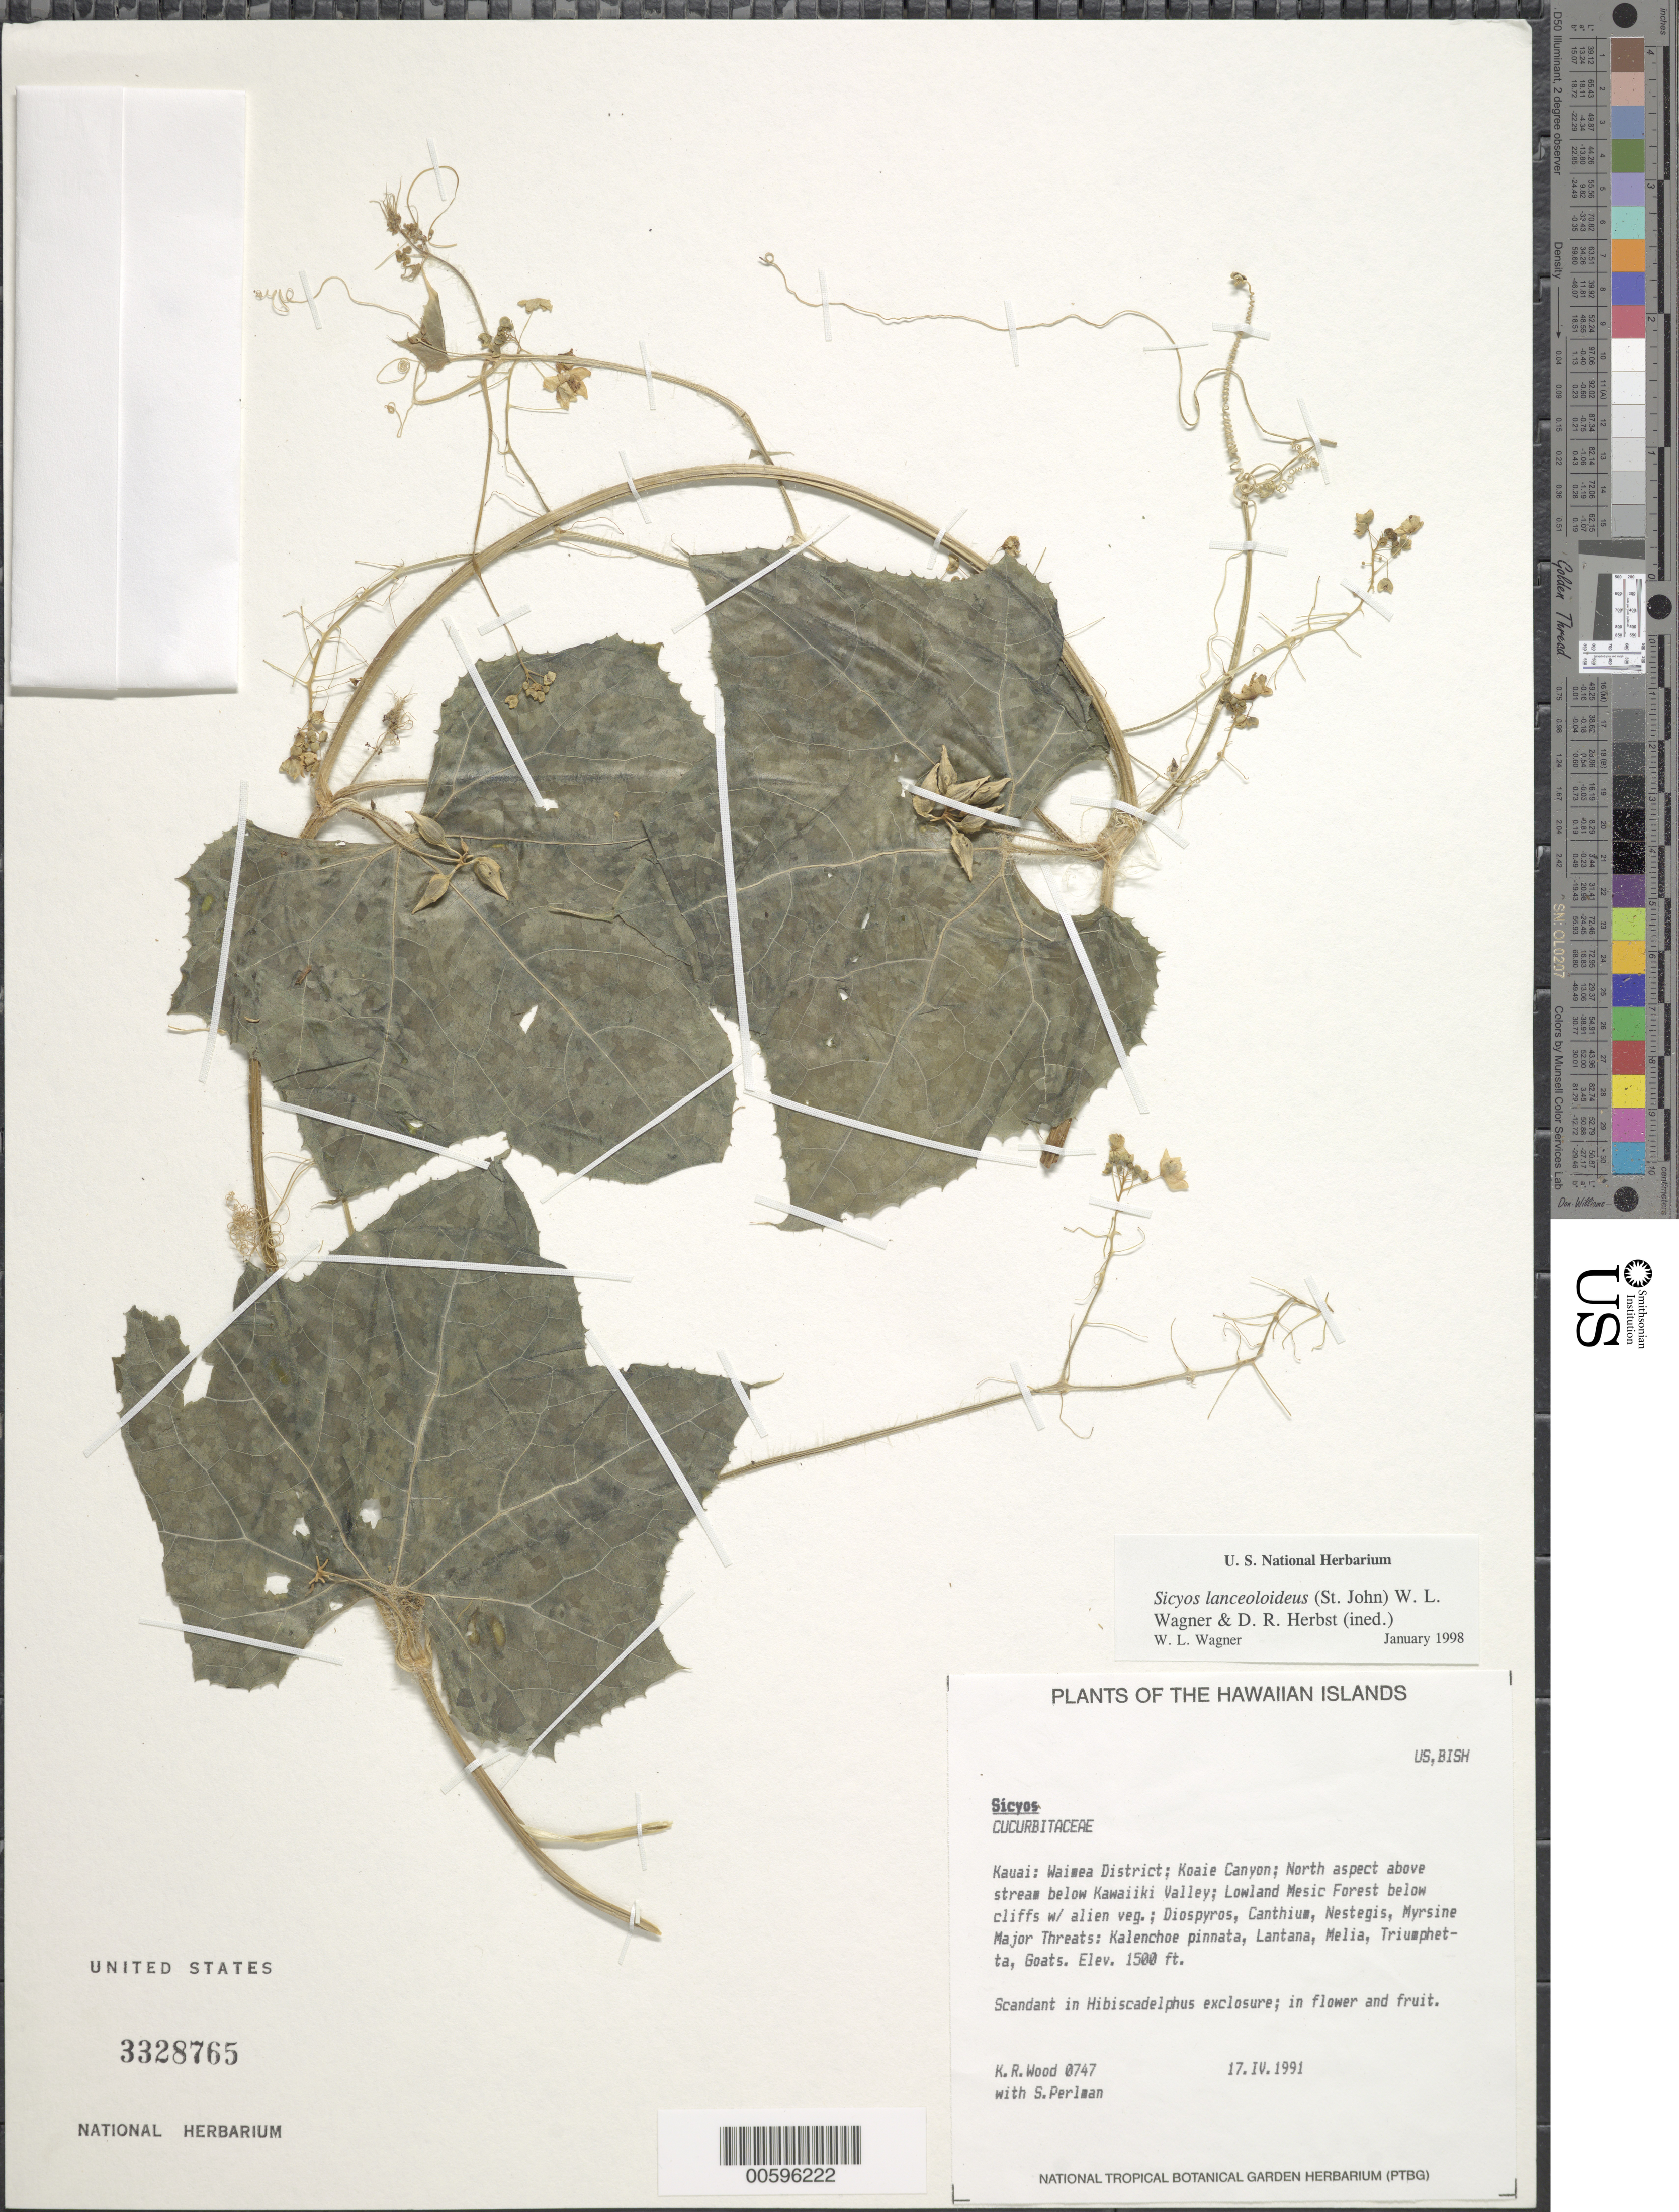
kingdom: Plantae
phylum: Tracheophyta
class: Magnoliopsida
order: Cucurbitales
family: Cucurbitaceae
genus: Sicyos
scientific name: Sicyos lanceoloideus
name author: (H. St. John) W.L. Wagner & D.R. Herbst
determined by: Wagner, W. L., (BOT), Smithsonian Institution - National Museum of Natural History (UNITED STATES)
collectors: K. R. Wood & S. P. Perlman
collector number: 0747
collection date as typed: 15 Apr 1991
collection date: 1991-04-15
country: United States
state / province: Hawaii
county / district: Kauai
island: Kaua'i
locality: Waimea Dist; Koaie Canyon; N aspect above stream below Kawaiiki Valley.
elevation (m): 457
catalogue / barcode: US 3328765